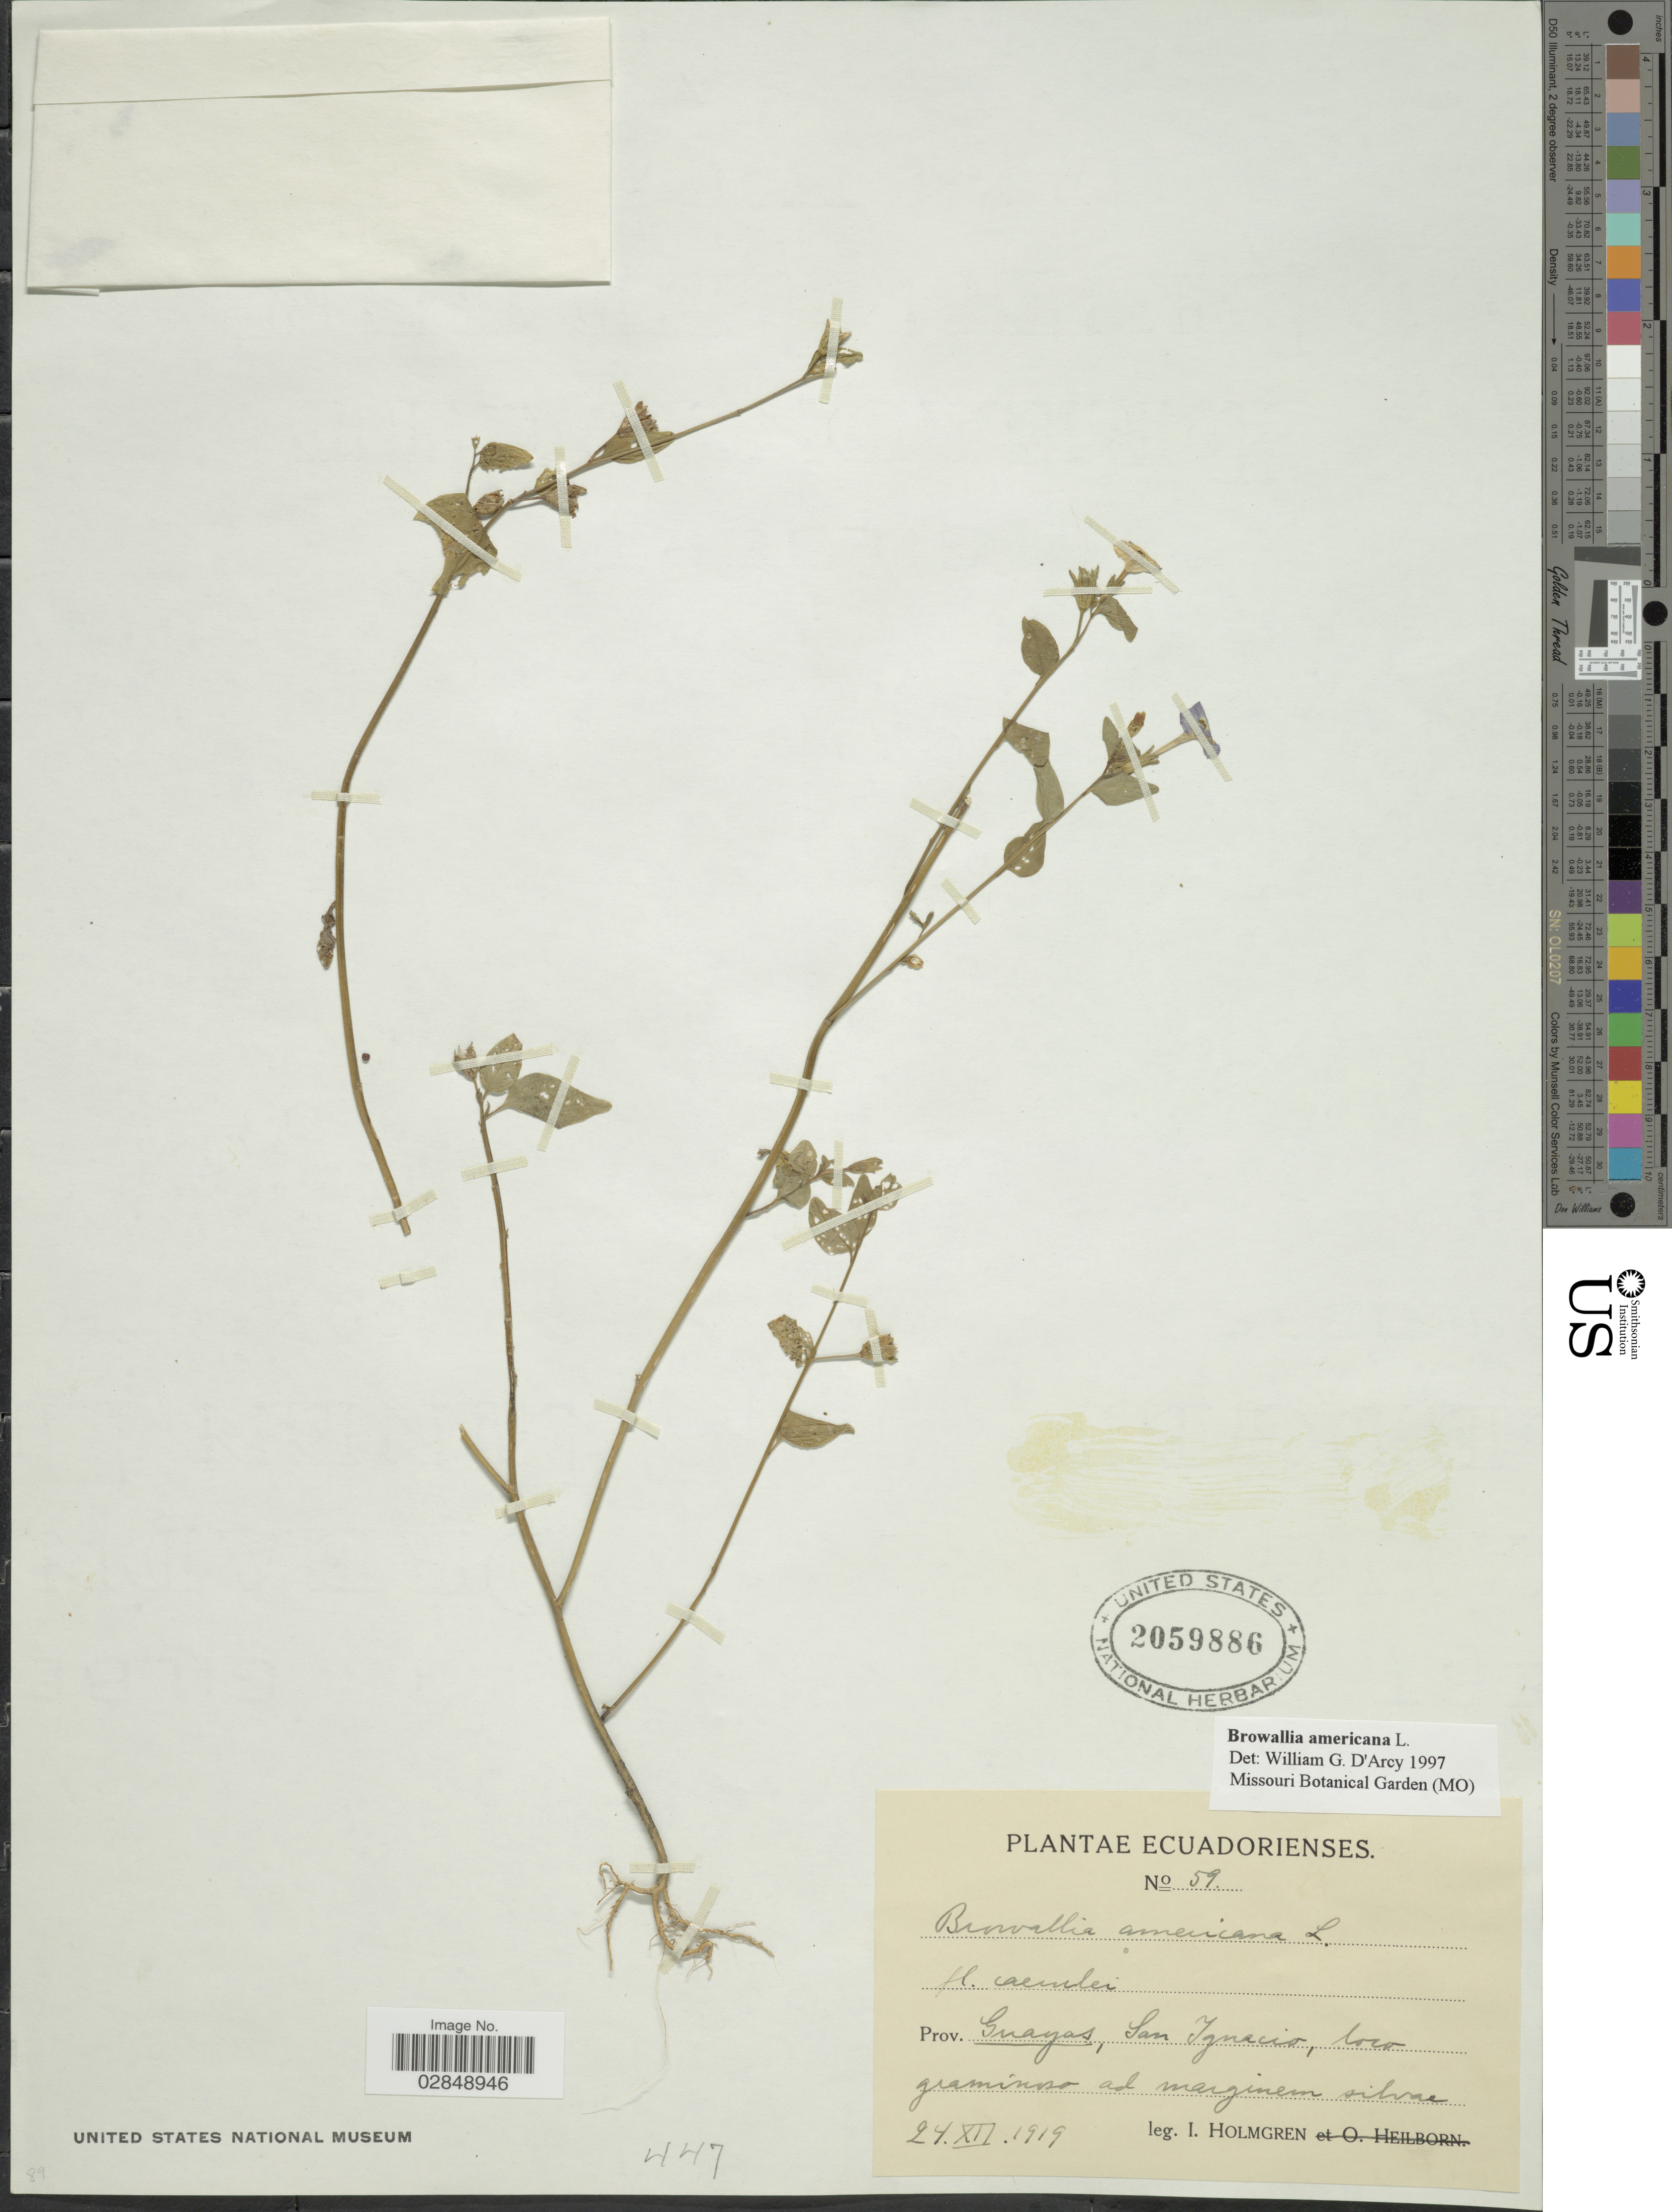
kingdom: Plantae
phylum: Tracheophyta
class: Magnoliopsida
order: Solanales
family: Solanaceae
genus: Browallia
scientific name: Browallia americana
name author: L.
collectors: I. Holmgren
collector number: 59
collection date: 1919-12-24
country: Ecuador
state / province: Guayas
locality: San Ignacio.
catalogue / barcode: US 2059886